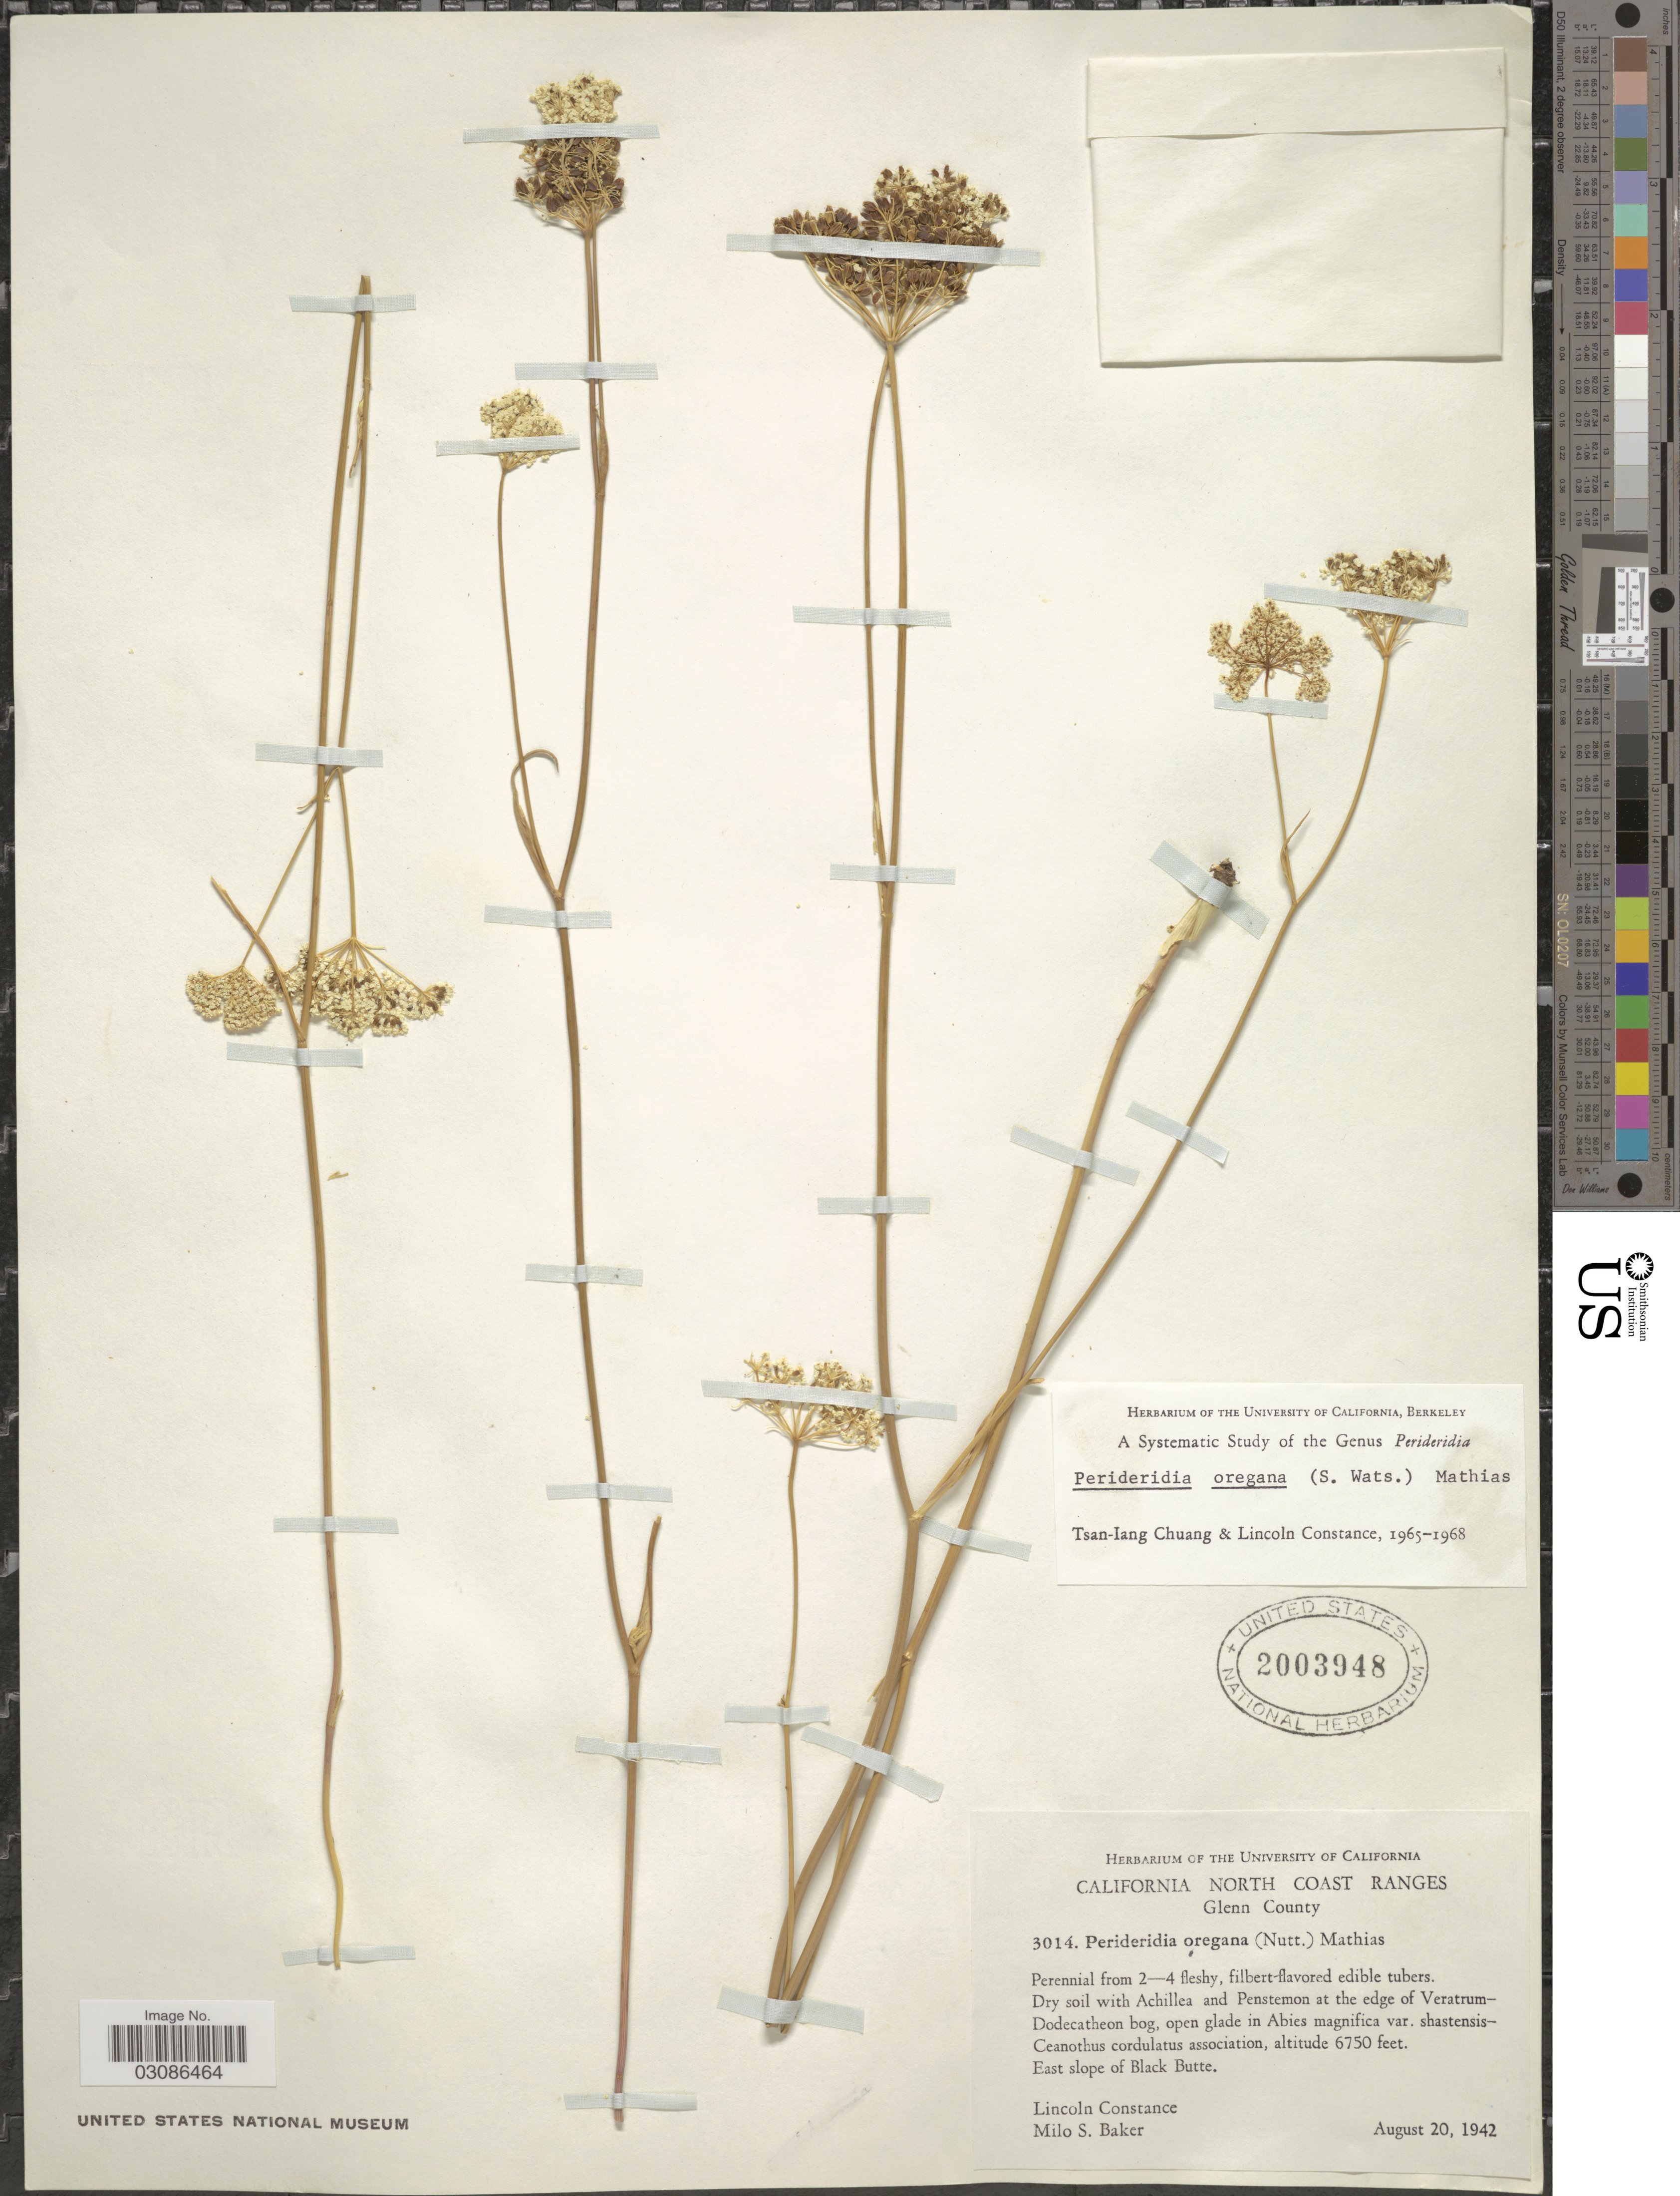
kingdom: Plantae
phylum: Tracheophyta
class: Magnoliopsida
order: Apiales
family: Apiaceae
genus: Perideridia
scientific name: Perideridia oregana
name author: (S. Watson) Mathias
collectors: L. Constance & M. S. Baker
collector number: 3014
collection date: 1942-08-20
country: United States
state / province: California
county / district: Glenn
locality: California North Coast Ranges, Glenn County, East slope of Black Butte.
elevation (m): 2057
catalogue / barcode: US 2003948